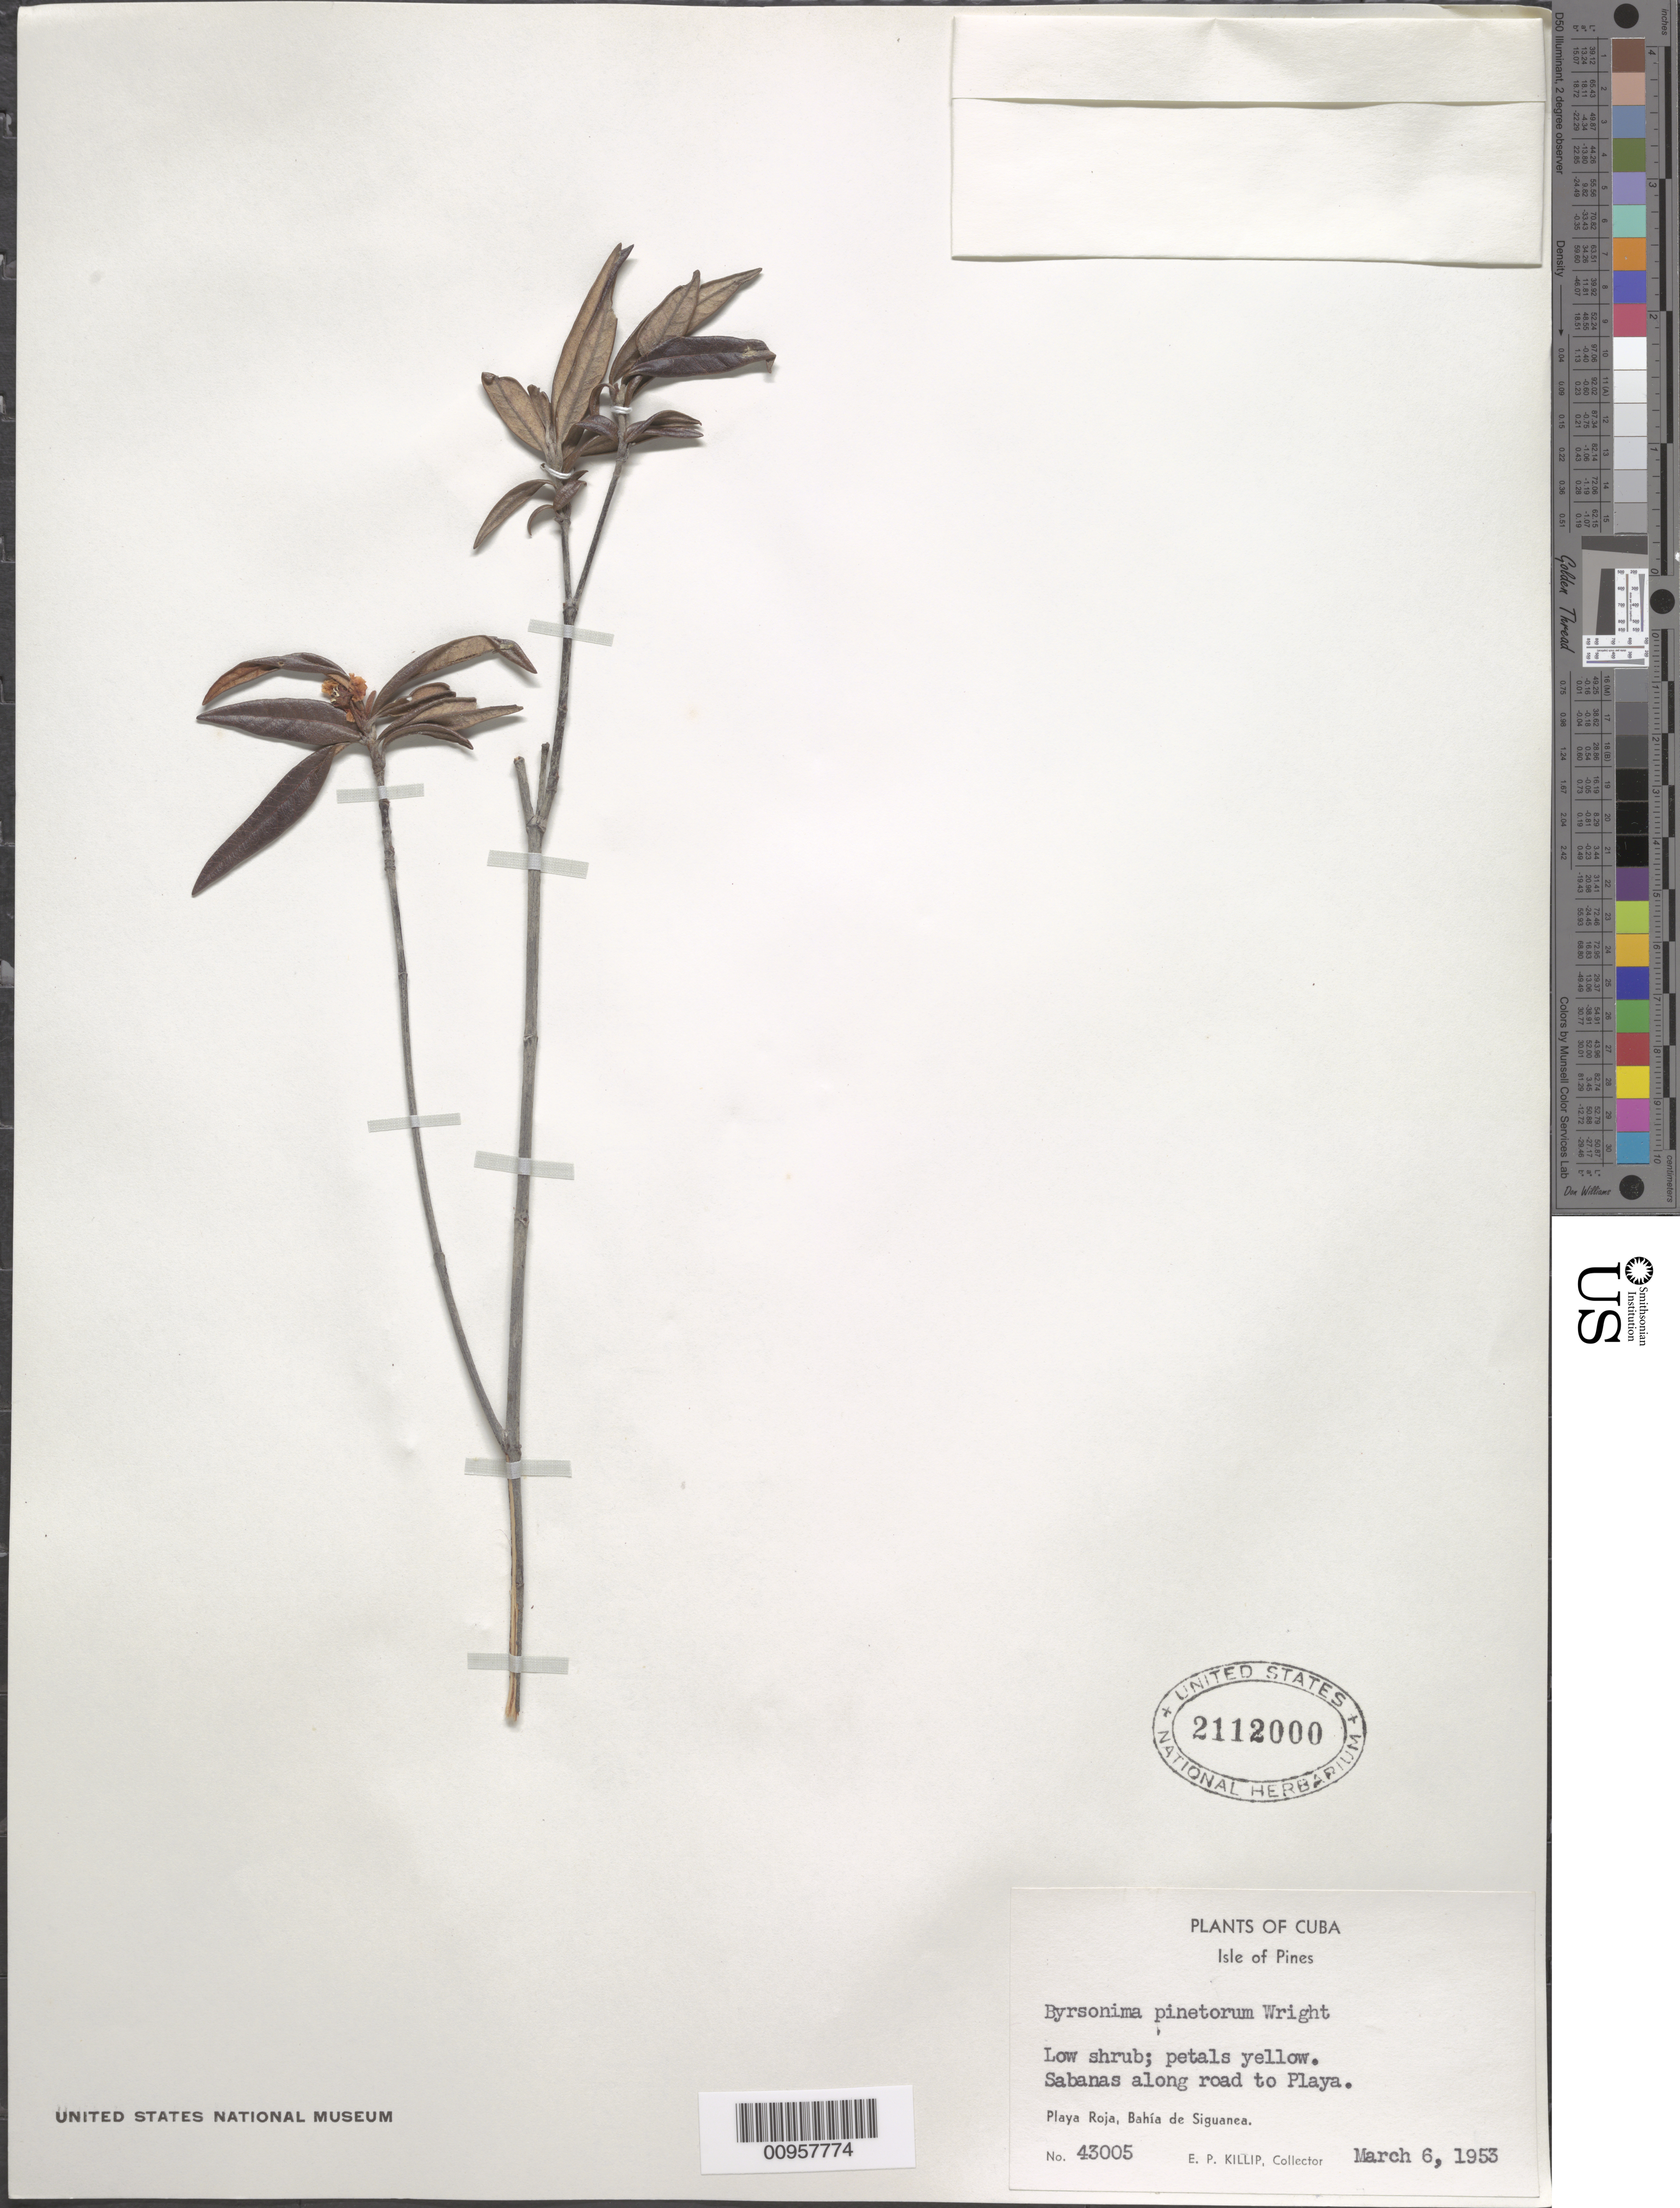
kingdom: Plantae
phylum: Tracheophyta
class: Magnoliopsida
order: Malpighiales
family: Malpighiaceae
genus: Byrsonima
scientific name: Byrsonima pinetorum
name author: C. Wright in Griseb.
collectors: E. P. Killip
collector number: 43005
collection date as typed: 06 Mar 1953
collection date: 1953-03-06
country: Cuba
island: Isla de la Juventud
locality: Playa Roja, Bahía de Siguanea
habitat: Sabanas along road to playa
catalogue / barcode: US 2112000